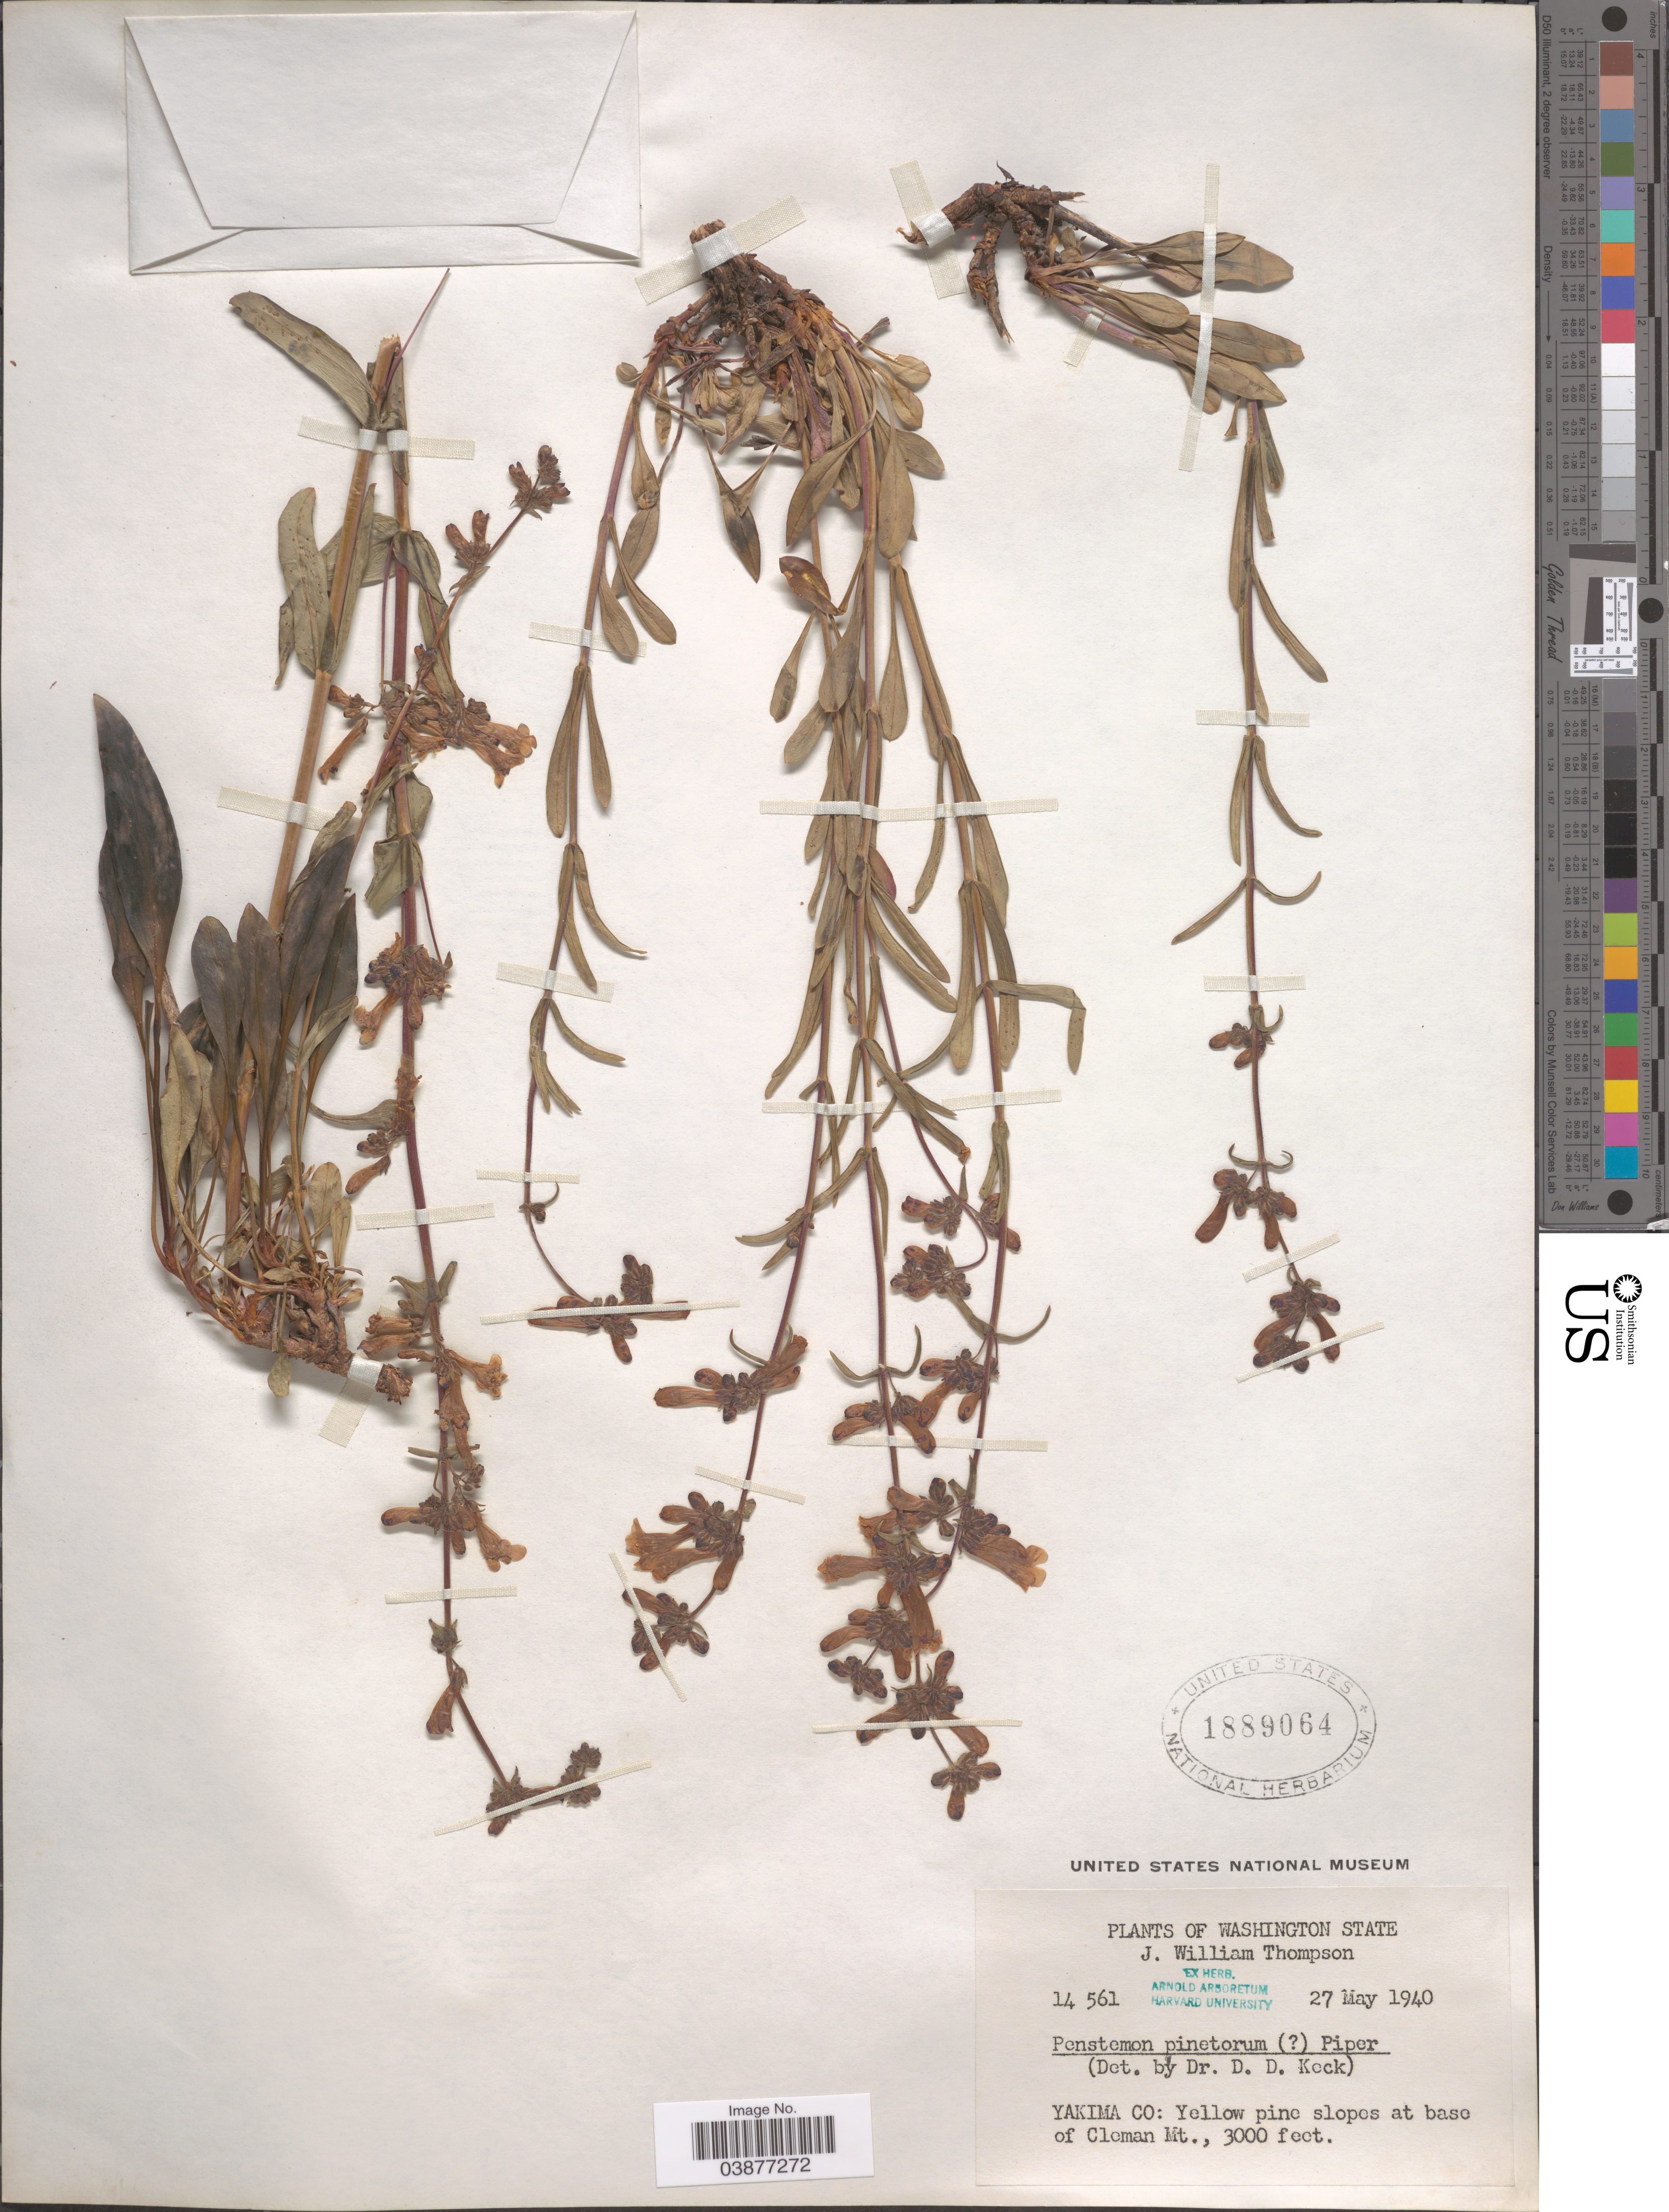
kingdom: Plantae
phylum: Tracheophyta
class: Magnoliopsida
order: Lamiales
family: Plantaginaceae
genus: Penstemon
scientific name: Penstemon pinetorum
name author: Piper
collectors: J. W. Thompson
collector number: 14561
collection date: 1940-05-27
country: United States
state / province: Washington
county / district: Yakima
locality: Yakima Co: Yellow pine slopes at base of Cleman Mt.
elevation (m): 914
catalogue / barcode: US 1889064